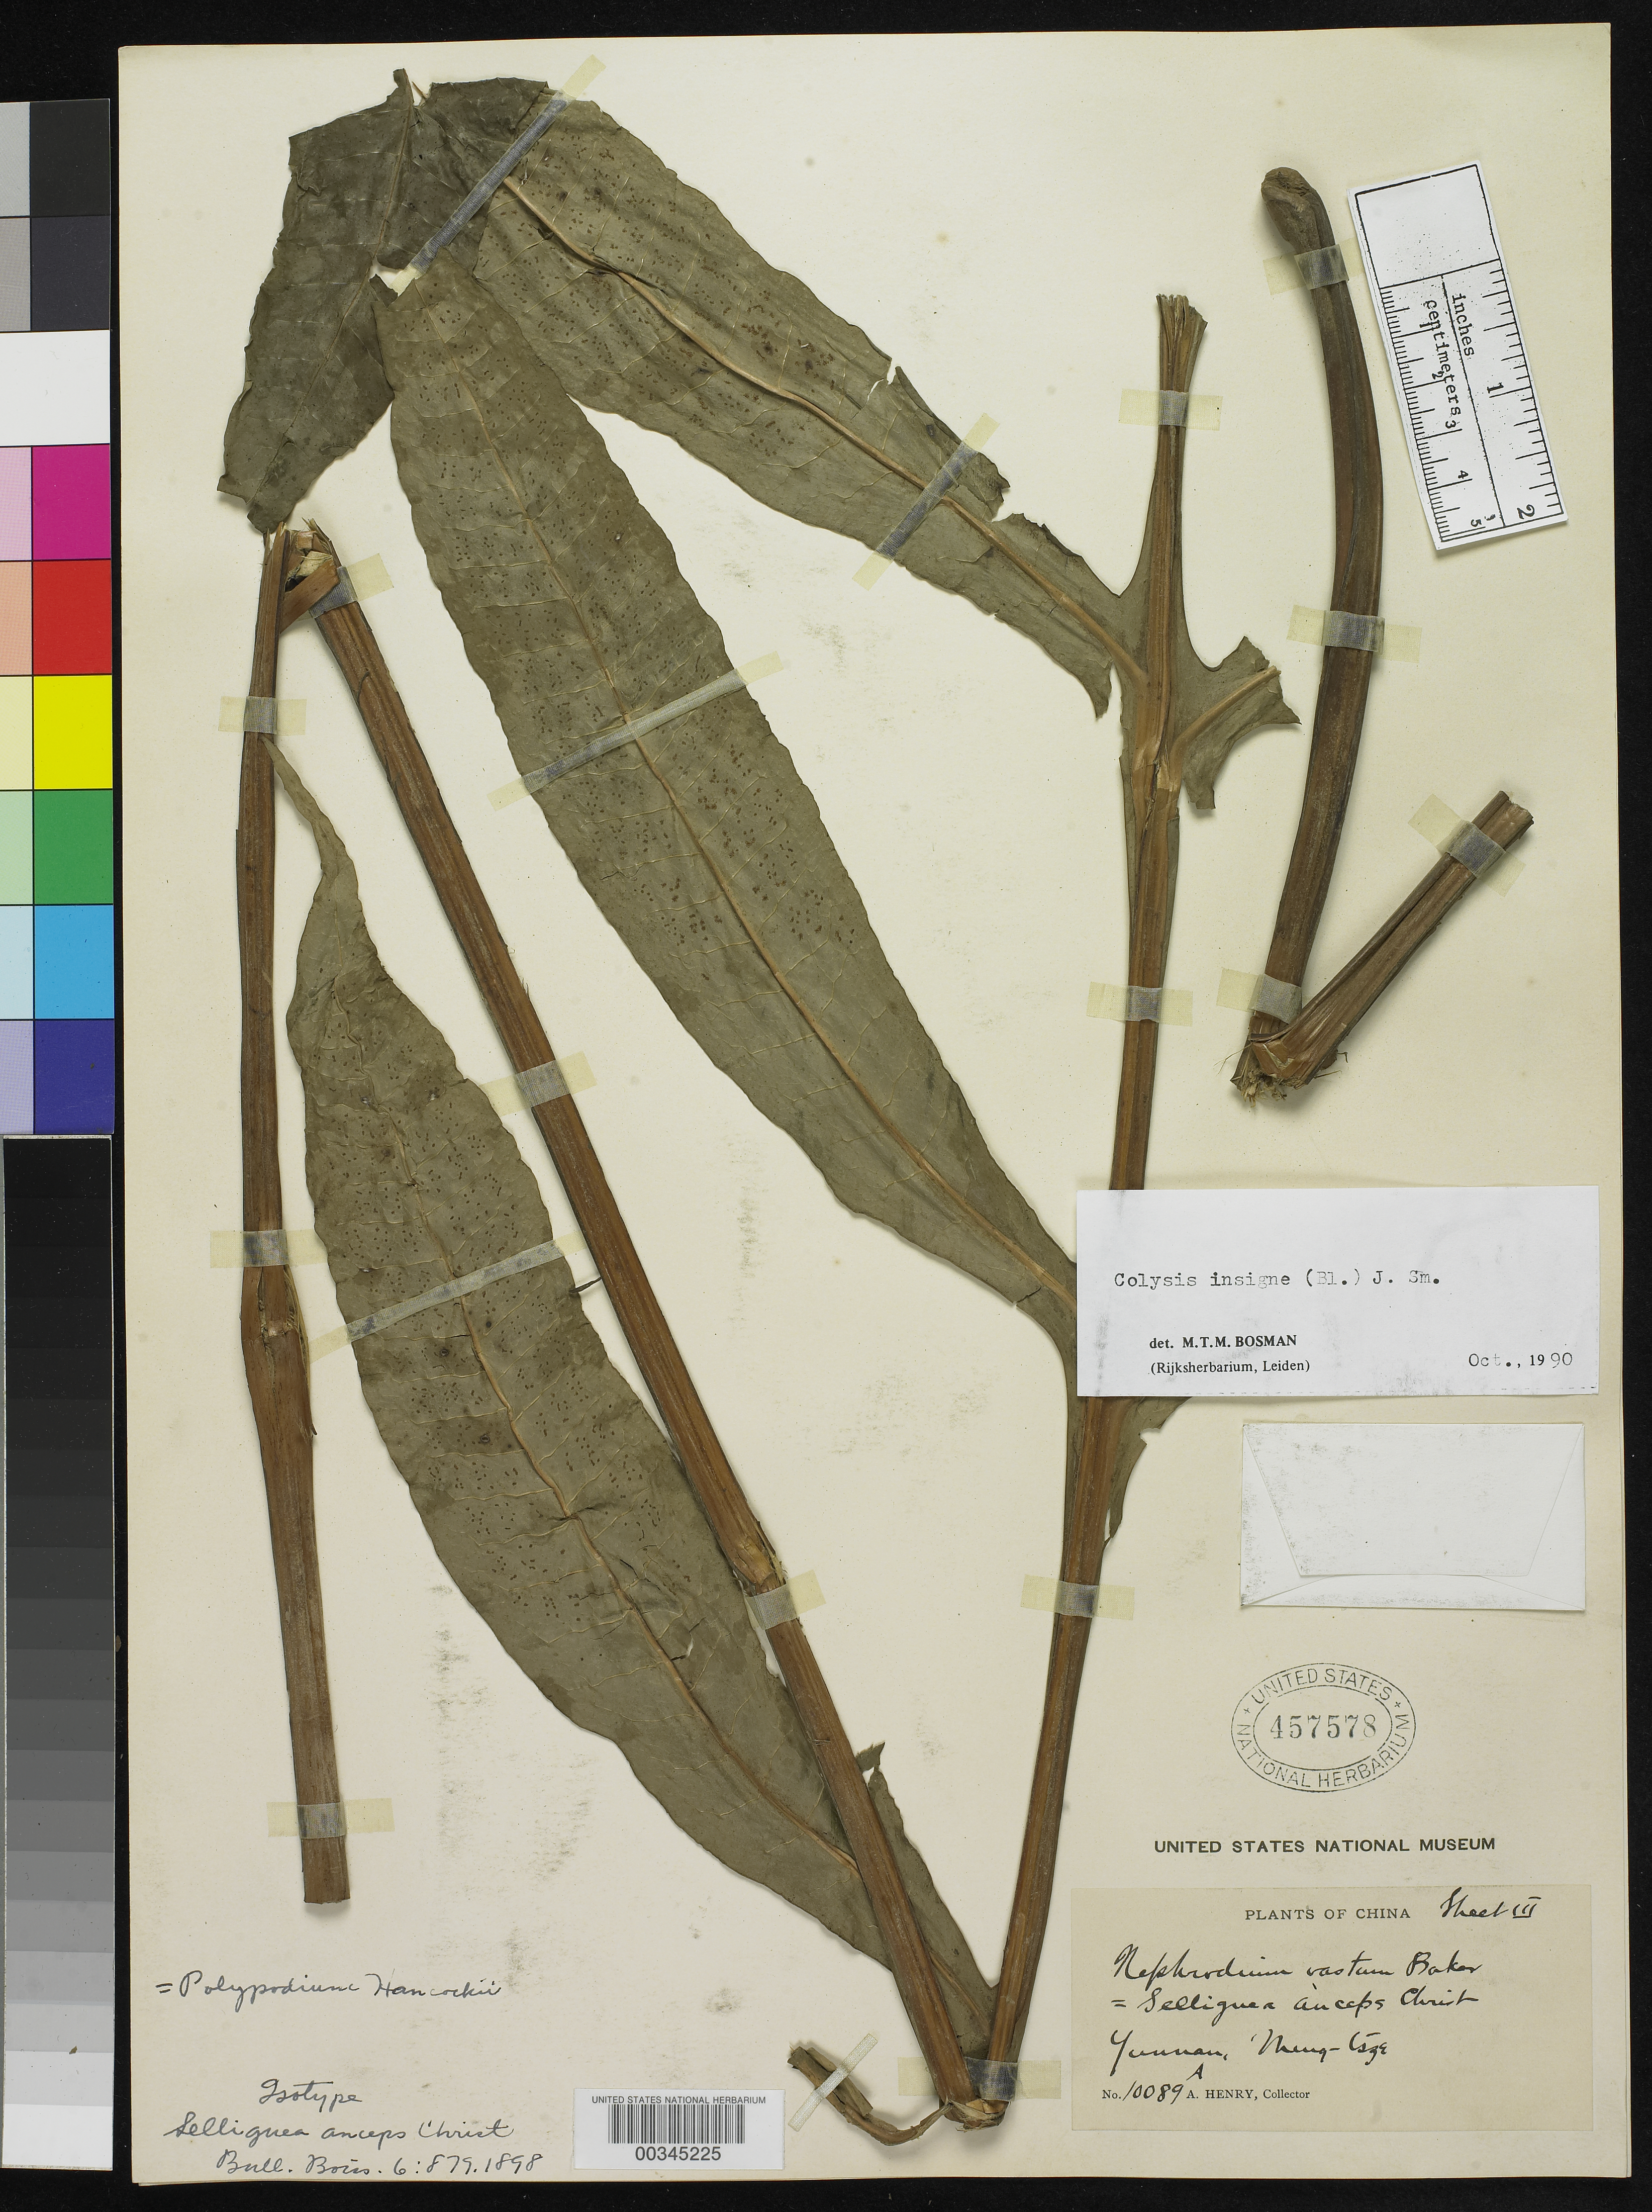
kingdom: Plantae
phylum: Tracheophyta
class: Polypodiopsida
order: Polypodiales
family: Polypodiaceae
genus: Selliguea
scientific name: Selliguea anceps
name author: Christ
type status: Type Collection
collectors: A. Henry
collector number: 10089 A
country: China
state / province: Yunnan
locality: Yunnan, Mengtze.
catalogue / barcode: US 457578